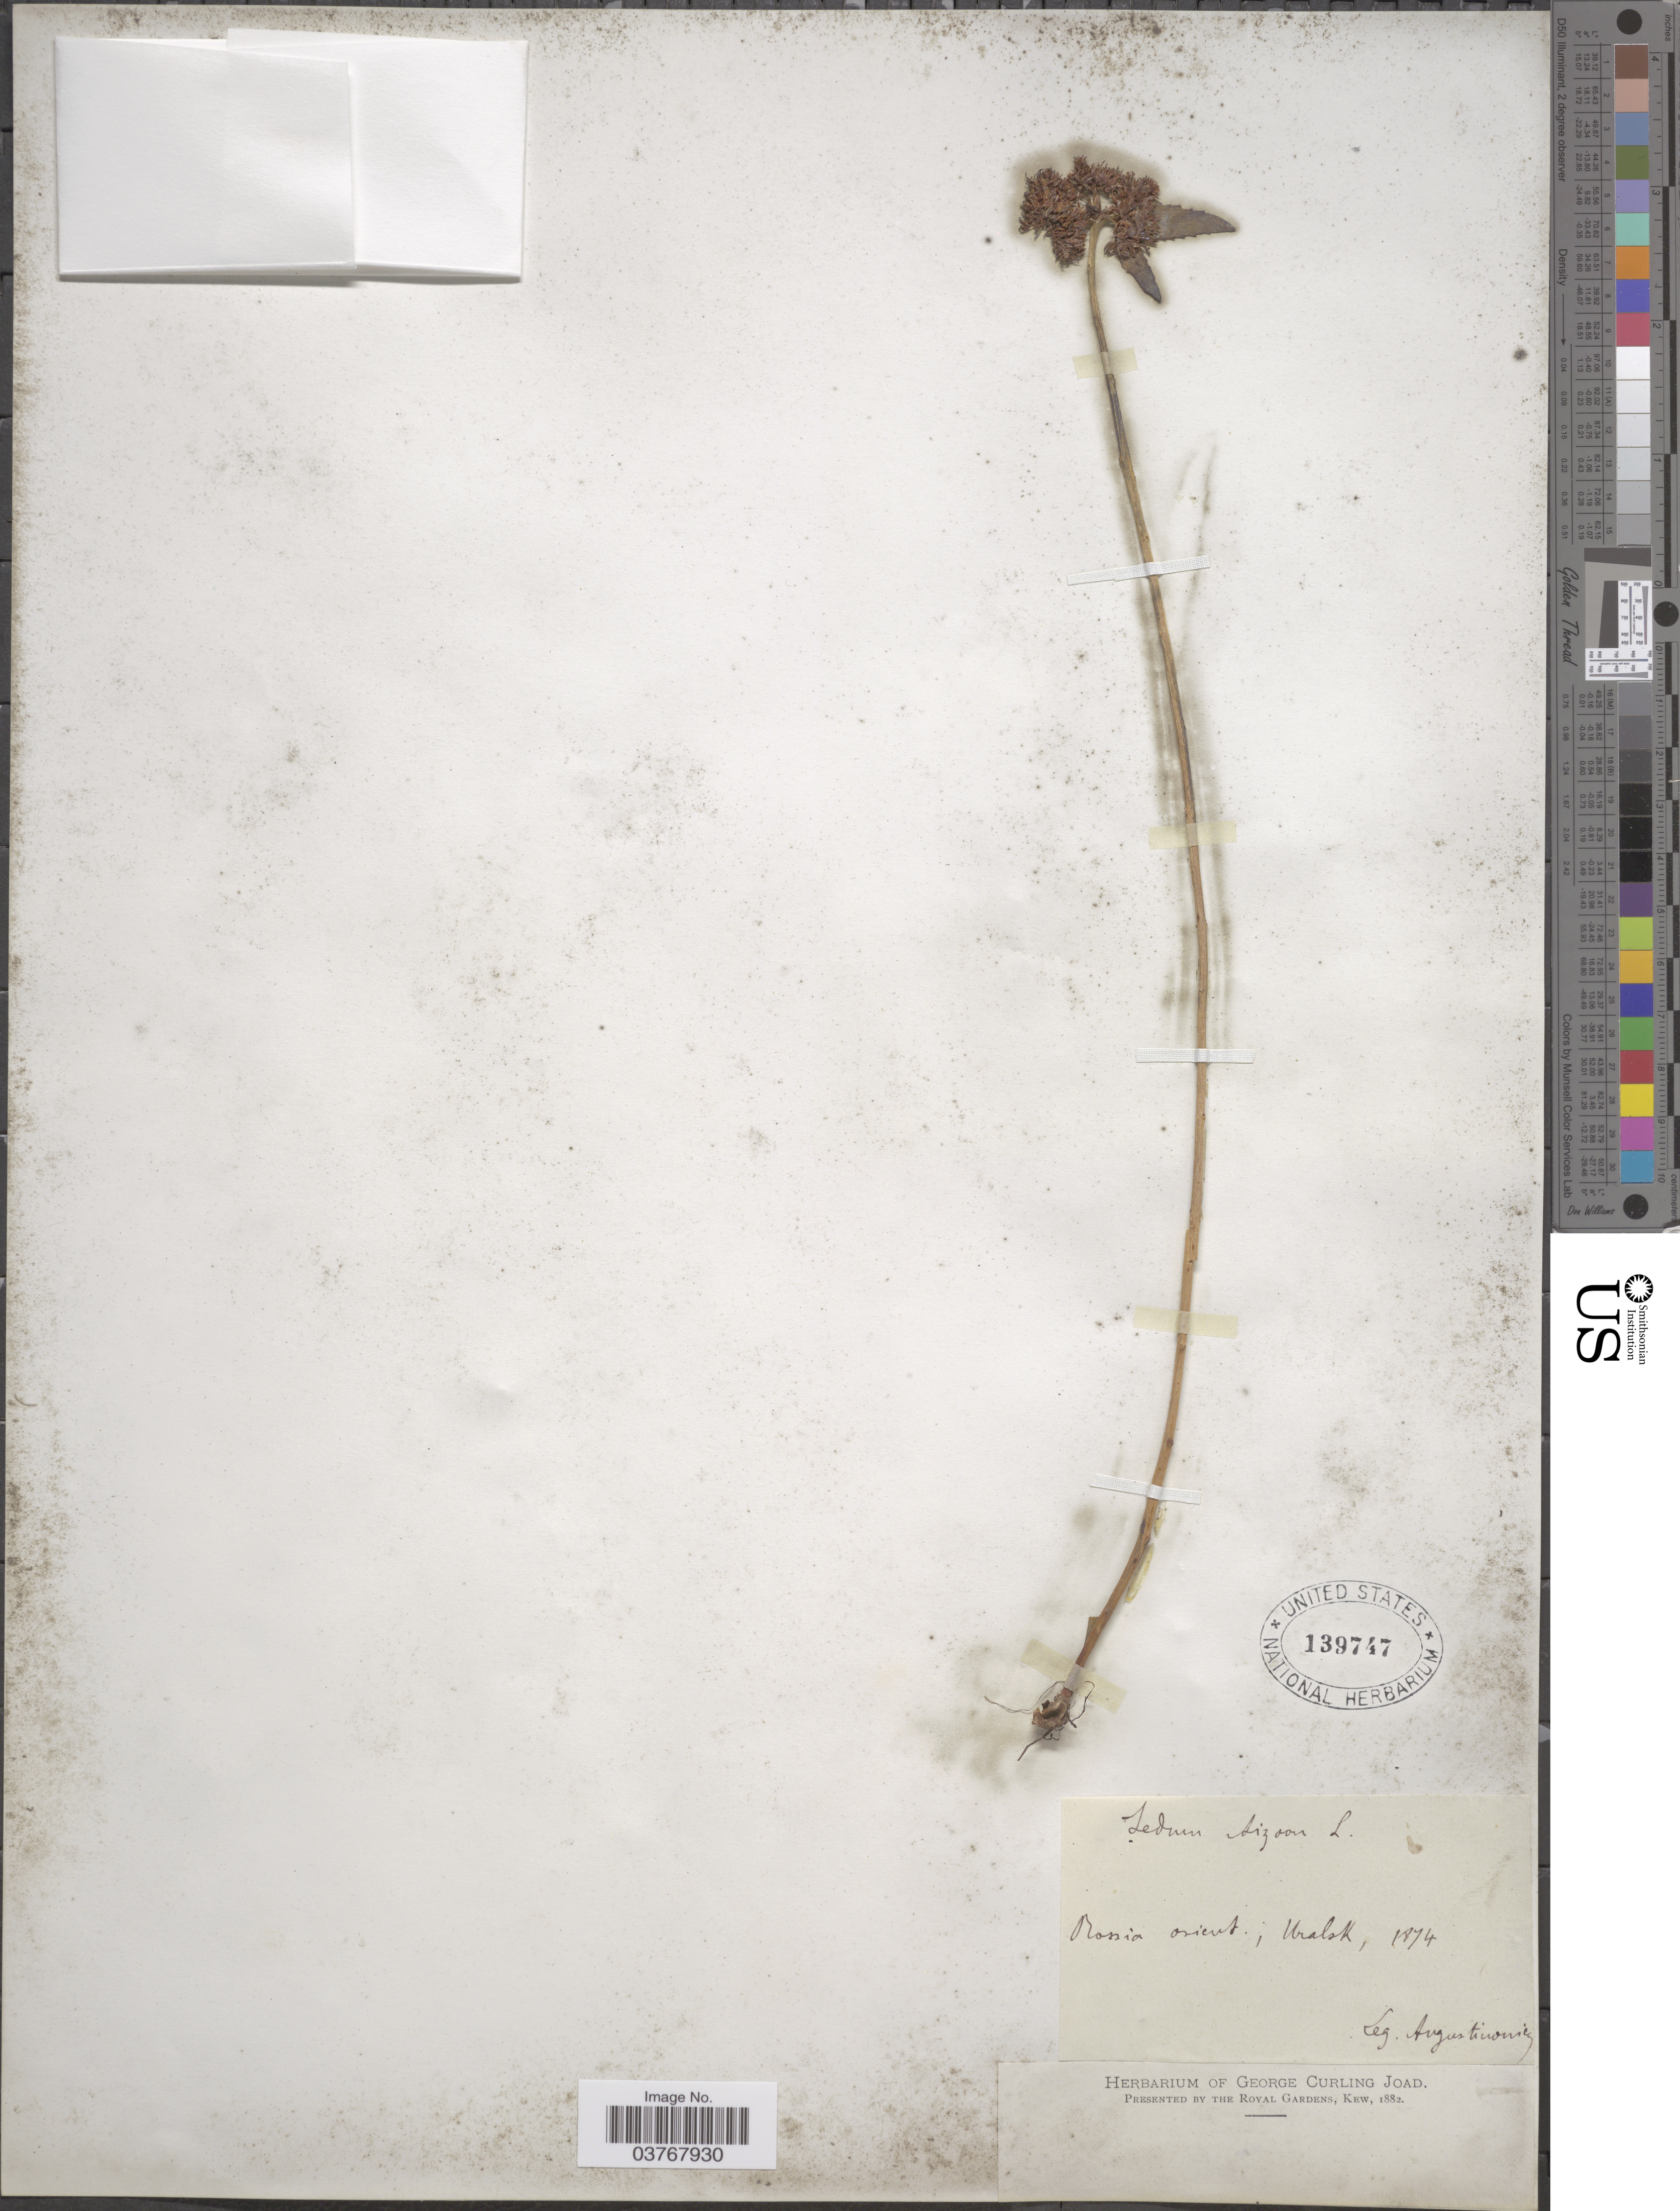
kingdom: Plantae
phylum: Tracheophyta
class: Magnoliopsida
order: Saxifragales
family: Crassulaceae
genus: Phedimus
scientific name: Phedimus aizoon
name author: (L.) 't Hart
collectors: Augustinowicz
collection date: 1874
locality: Rossia orient., Uralsk.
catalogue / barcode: US 139747